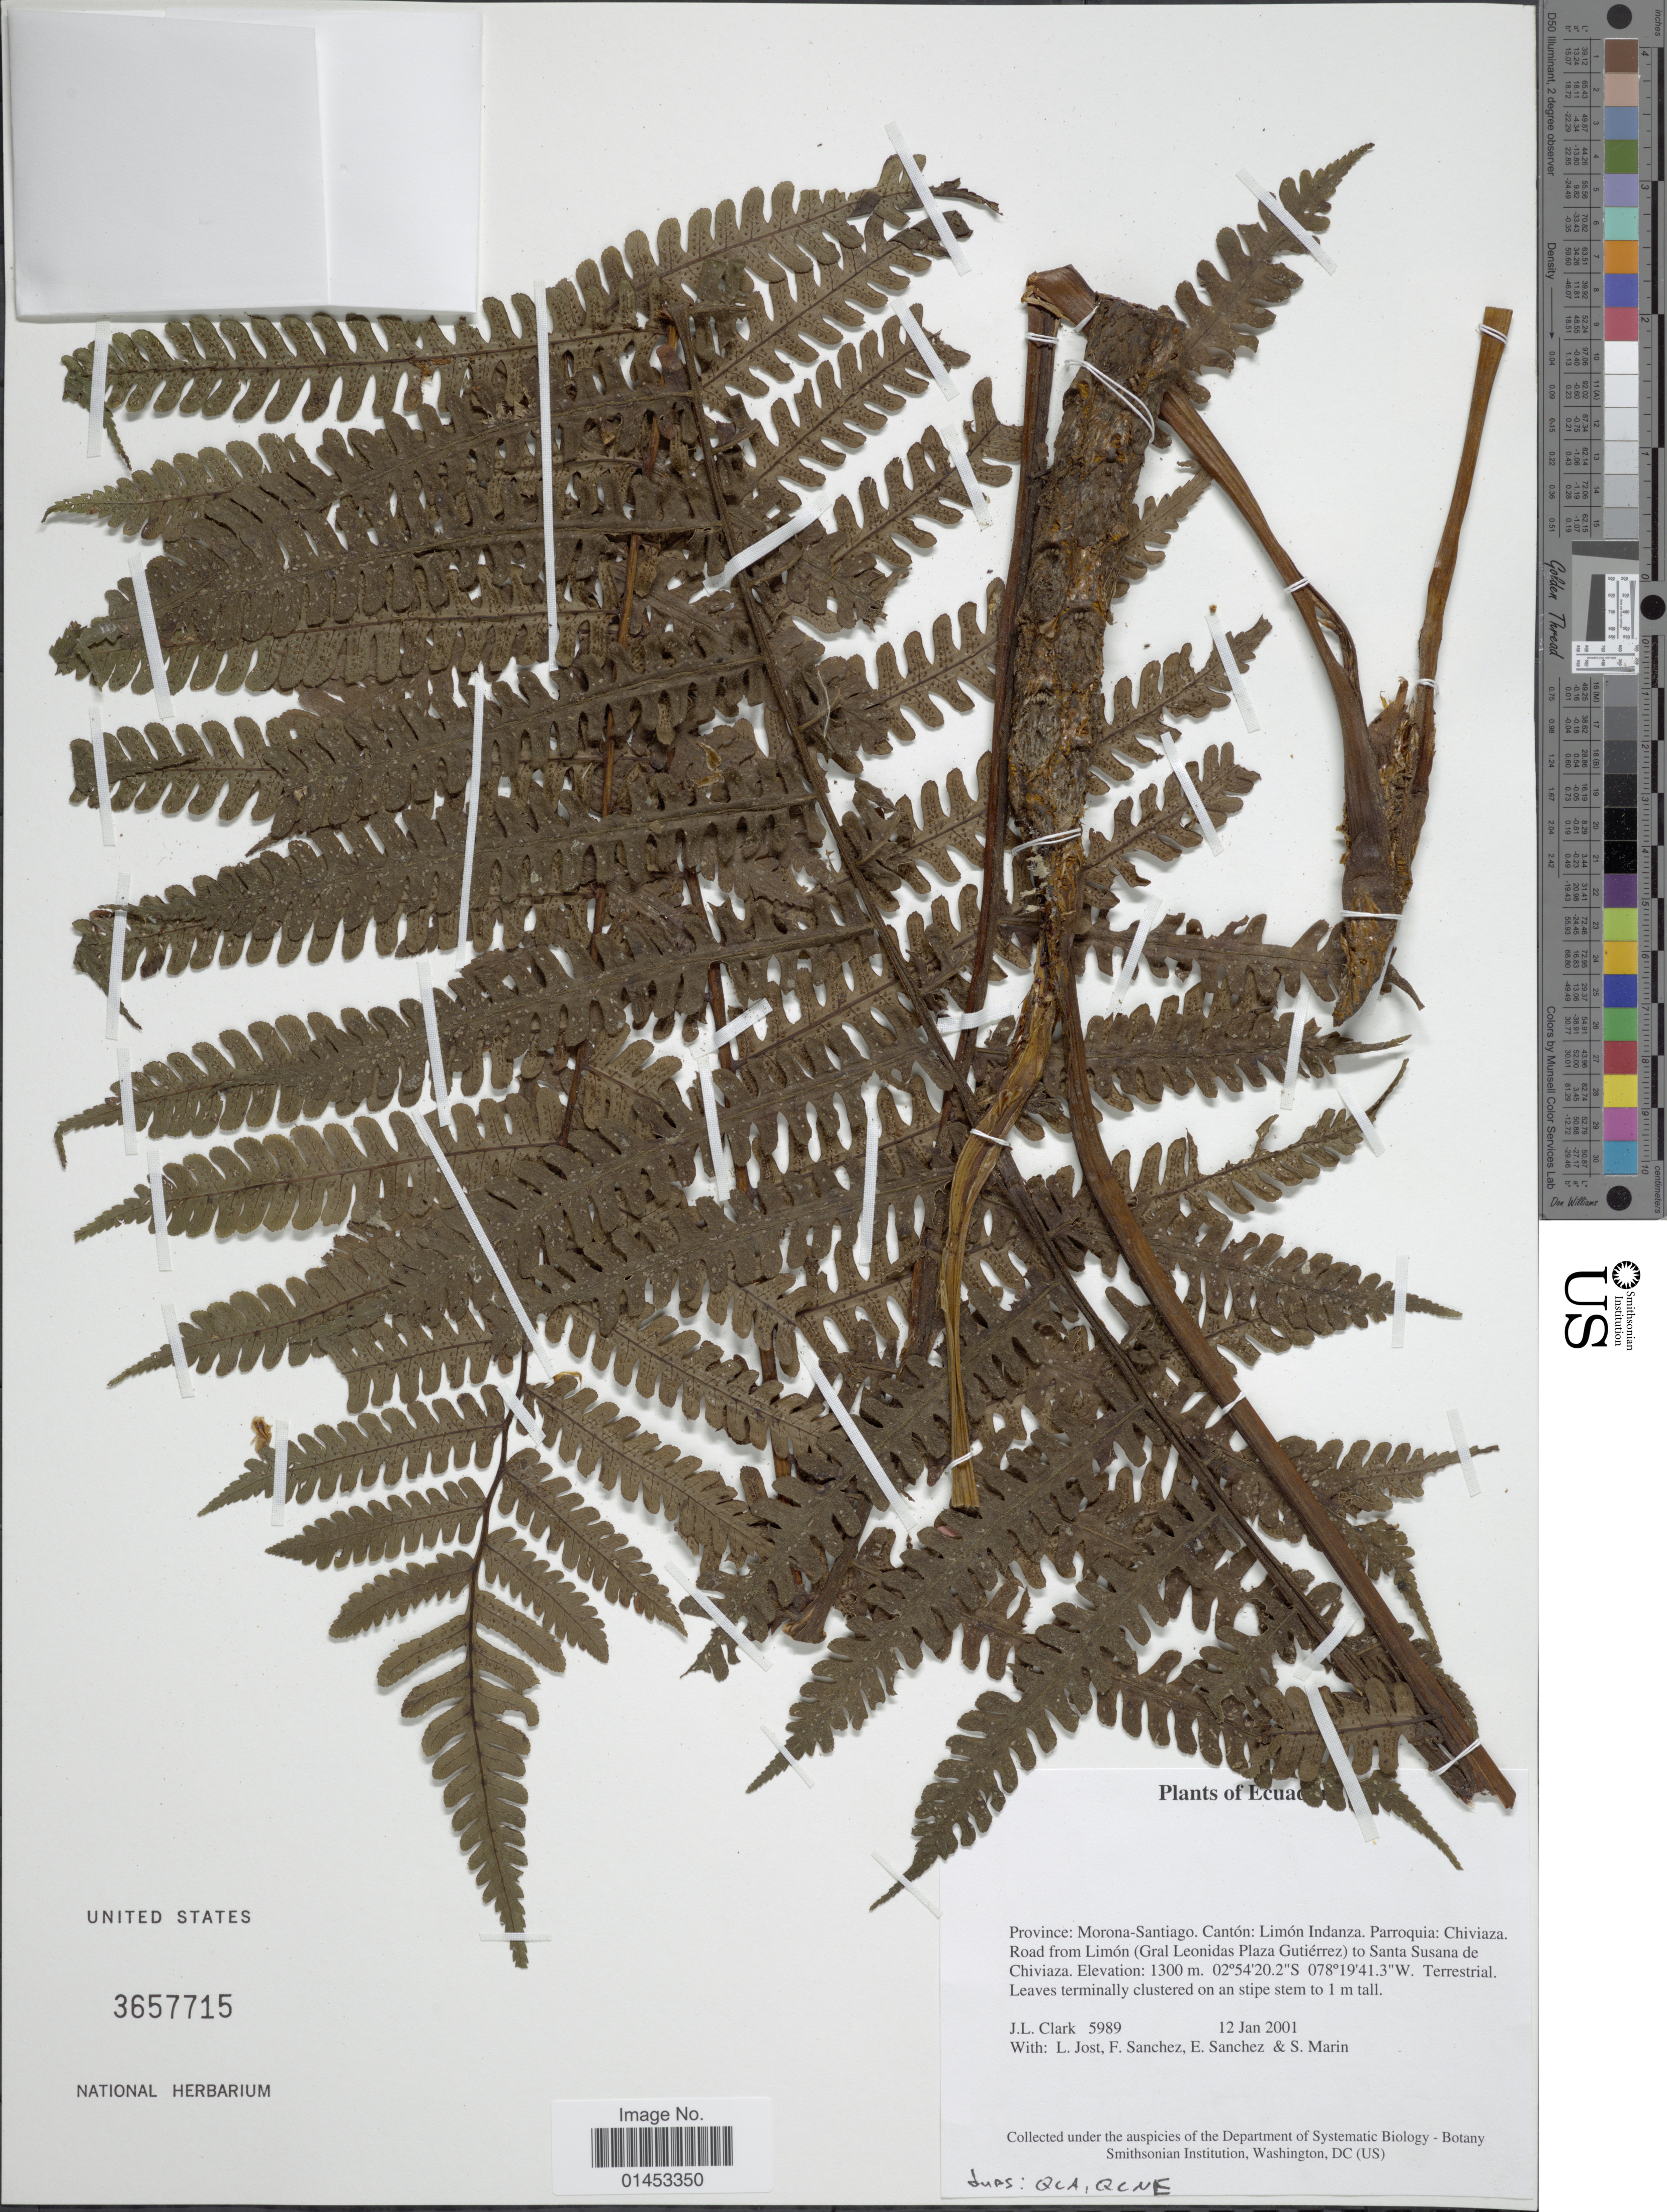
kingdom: Plantae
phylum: Tracheophyta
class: Polypodiopsida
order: Cyatheales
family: Cyatheaceae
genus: Cyathea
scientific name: Cyathea sp.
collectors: J. L. Clark, L. Jost, F. Sanchez, E. Sanchez & E. Marin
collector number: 5989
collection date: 2001-01-12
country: Ecuador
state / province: Morona-Santiago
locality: Province: Morona-Santiago, Cantón: Limón Indanza, Parroquia: Chiviaza, Road from Limón(Gral Leonidas Gutierrez) to Santa Susana de Chiviaza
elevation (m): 1300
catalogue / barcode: US 3657715